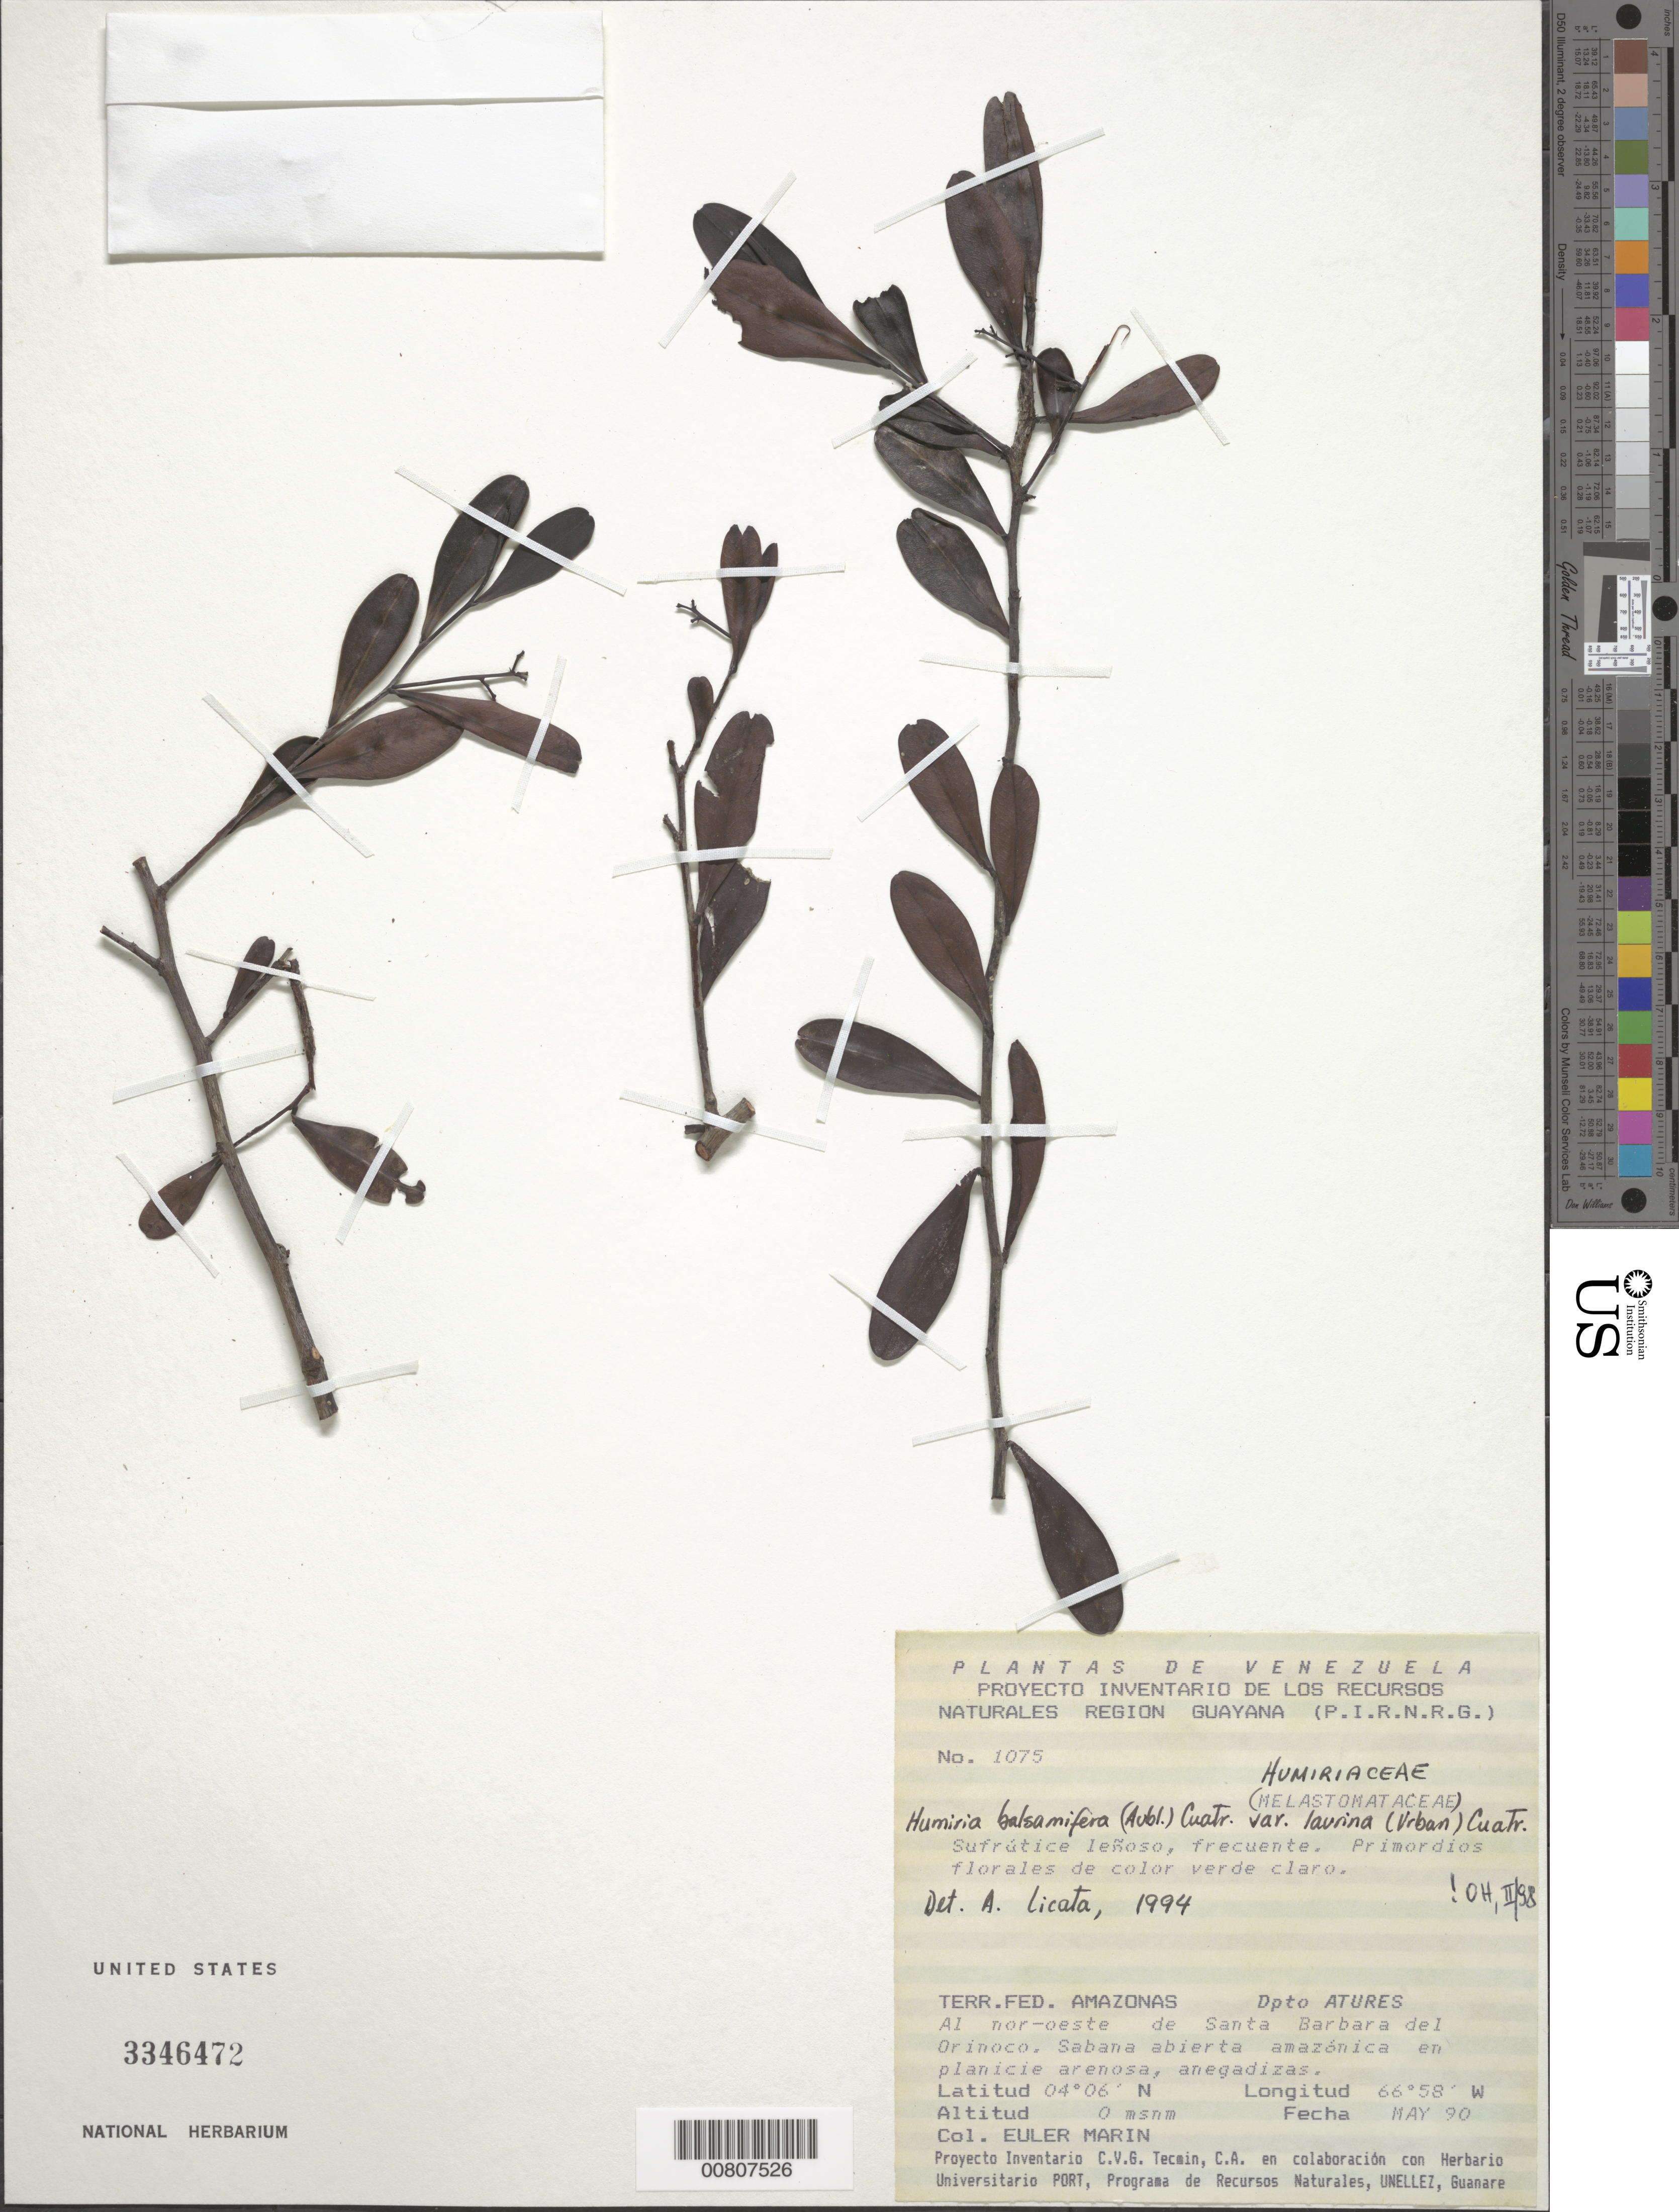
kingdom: Plantae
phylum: Tracheophyta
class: Magnoliopsida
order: Malpighiales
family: Humiriaceae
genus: Humiria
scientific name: Humiria balsamifera var. laurina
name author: Cuatrec.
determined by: Huber, Otto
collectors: E. Marin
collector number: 1075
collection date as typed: May-90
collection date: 1990-05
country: Venezuela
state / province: Amazonas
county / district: Atures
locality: Santa Barbara del Orinoco, al NW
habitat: Sabana abierta amazónica en planicie arenosa, anegadizas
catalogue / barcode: US 3346472